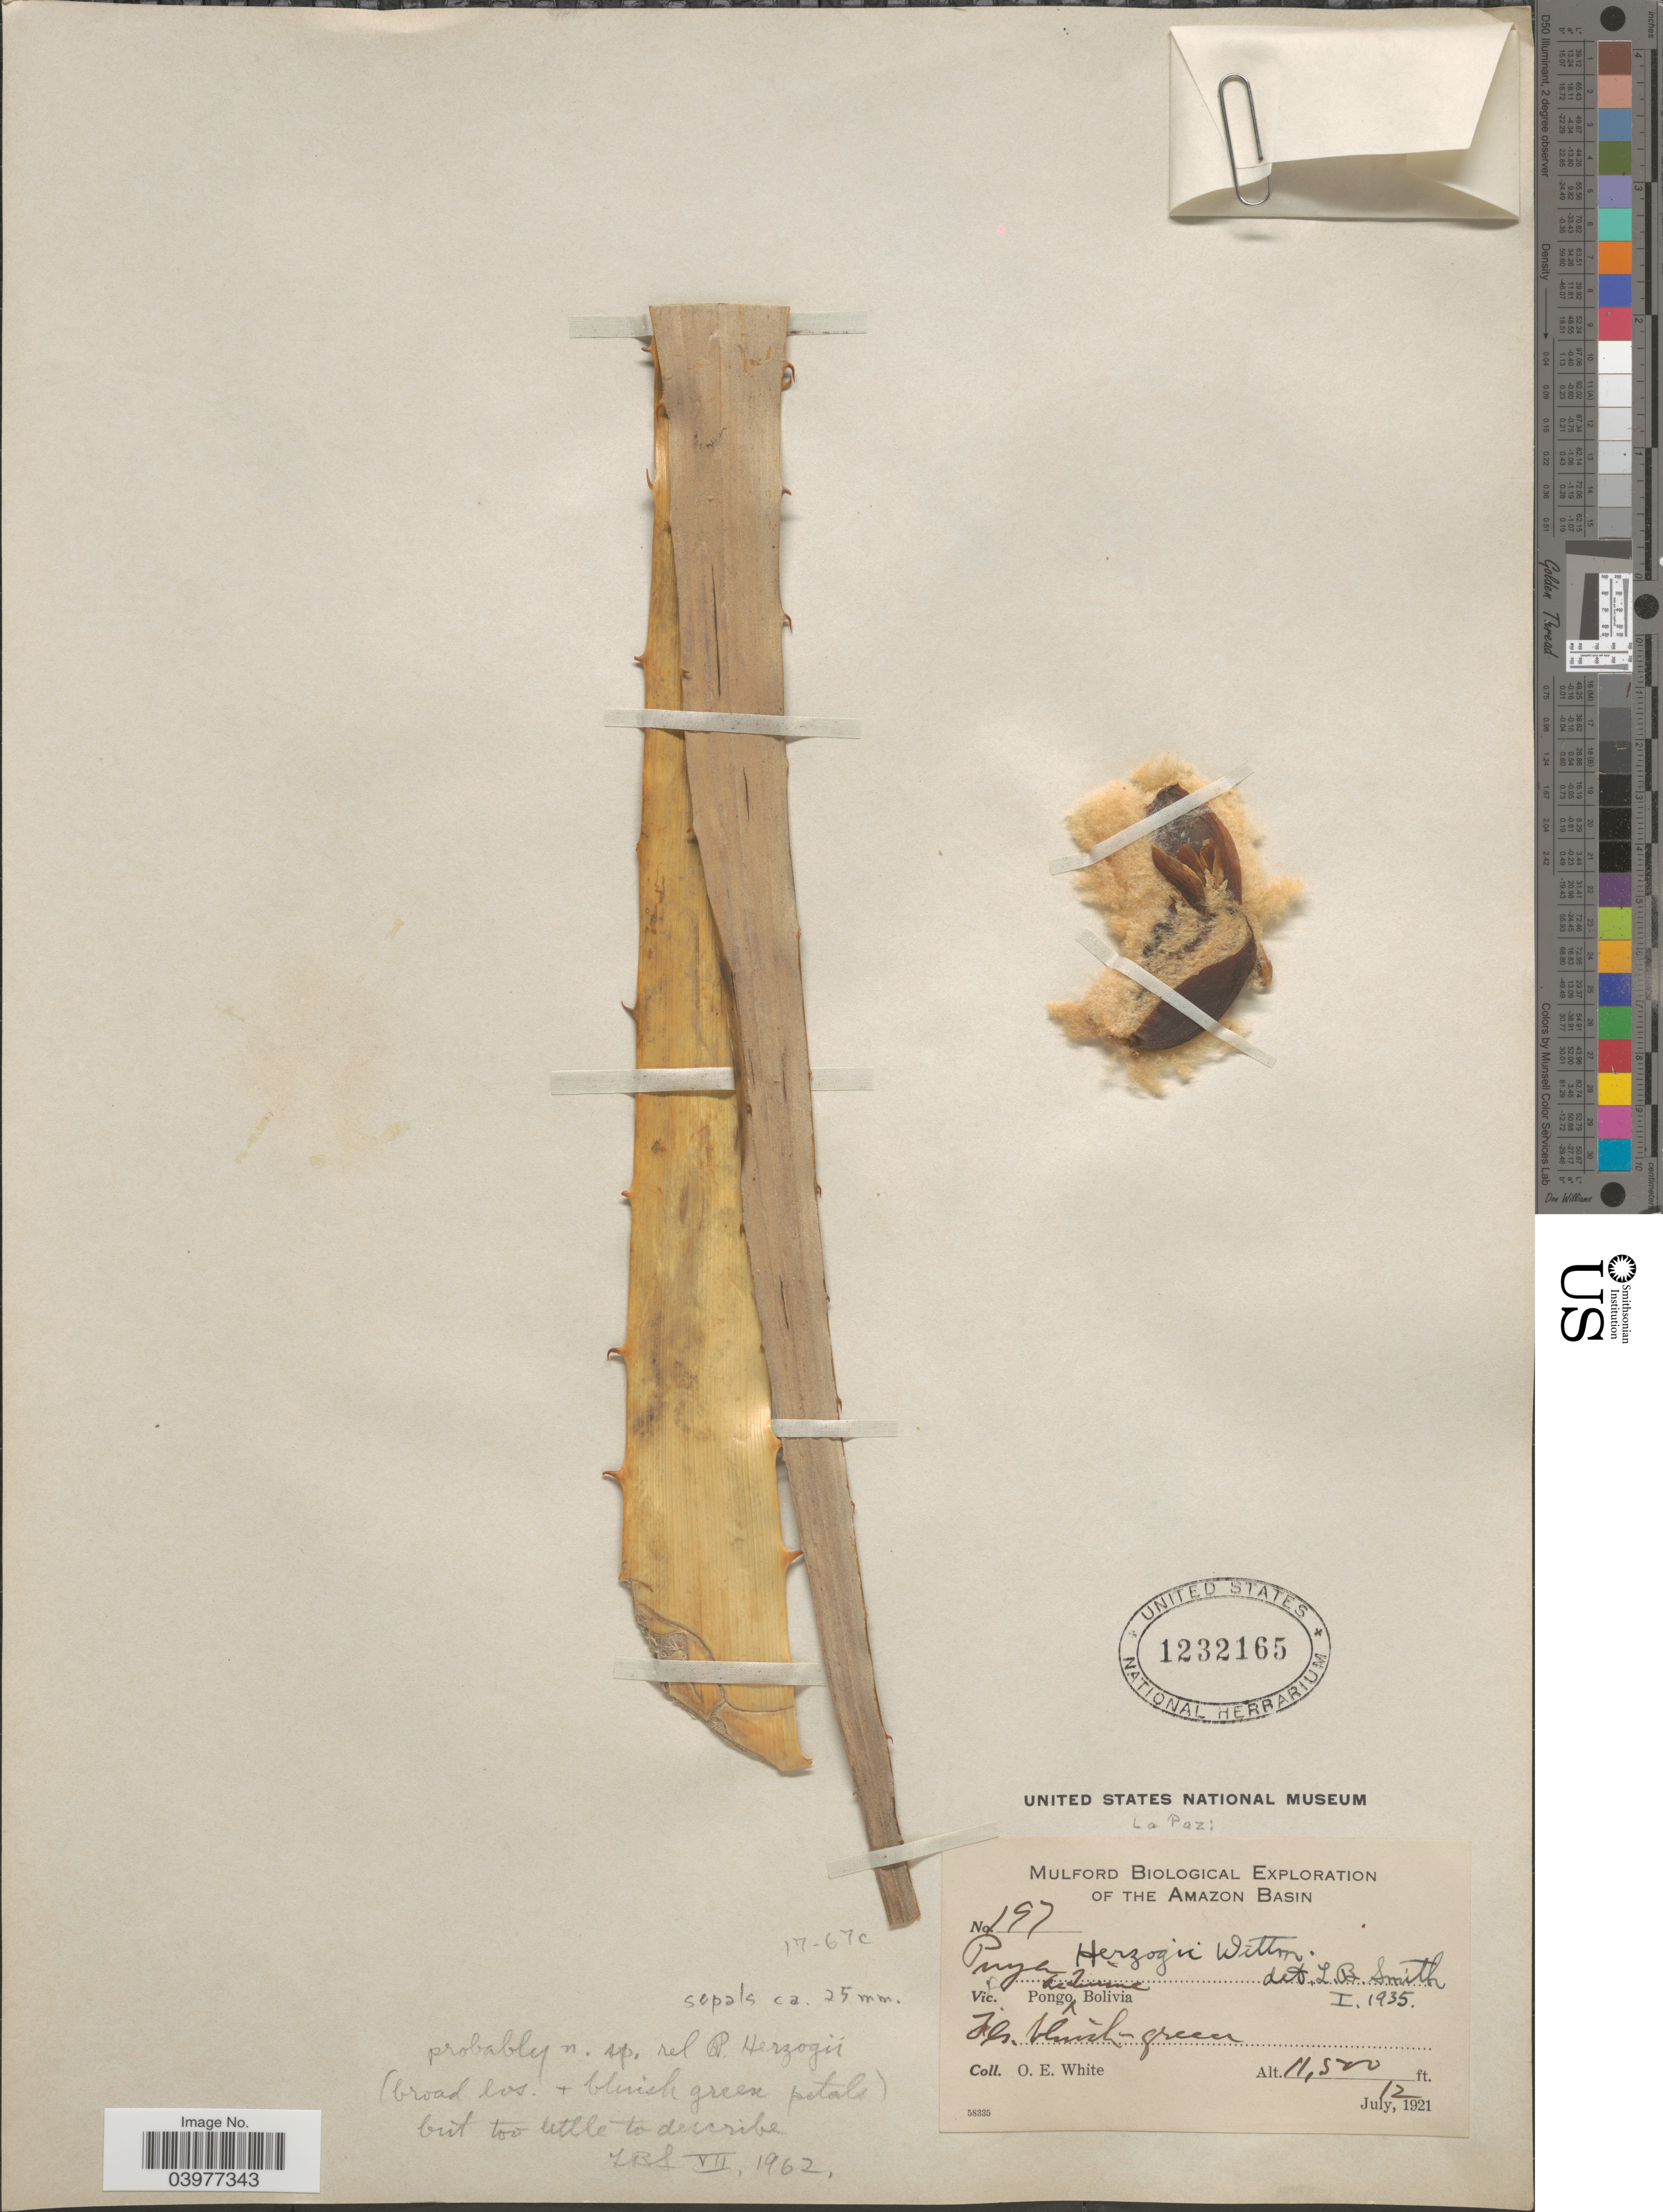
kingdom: Plantae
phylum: Tracheophyta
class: Liliopsida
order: Poales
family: Bromeliaceae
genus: Puya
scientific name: Puya herzogii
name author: Wittm.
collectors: O. E. White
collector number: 197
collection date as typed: July 12, 1921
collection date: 1921-07-12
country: Bolivia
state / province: La Paz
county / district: Inquisivi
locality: Pongo de Quime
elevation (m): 3505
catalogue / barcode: US 1232165